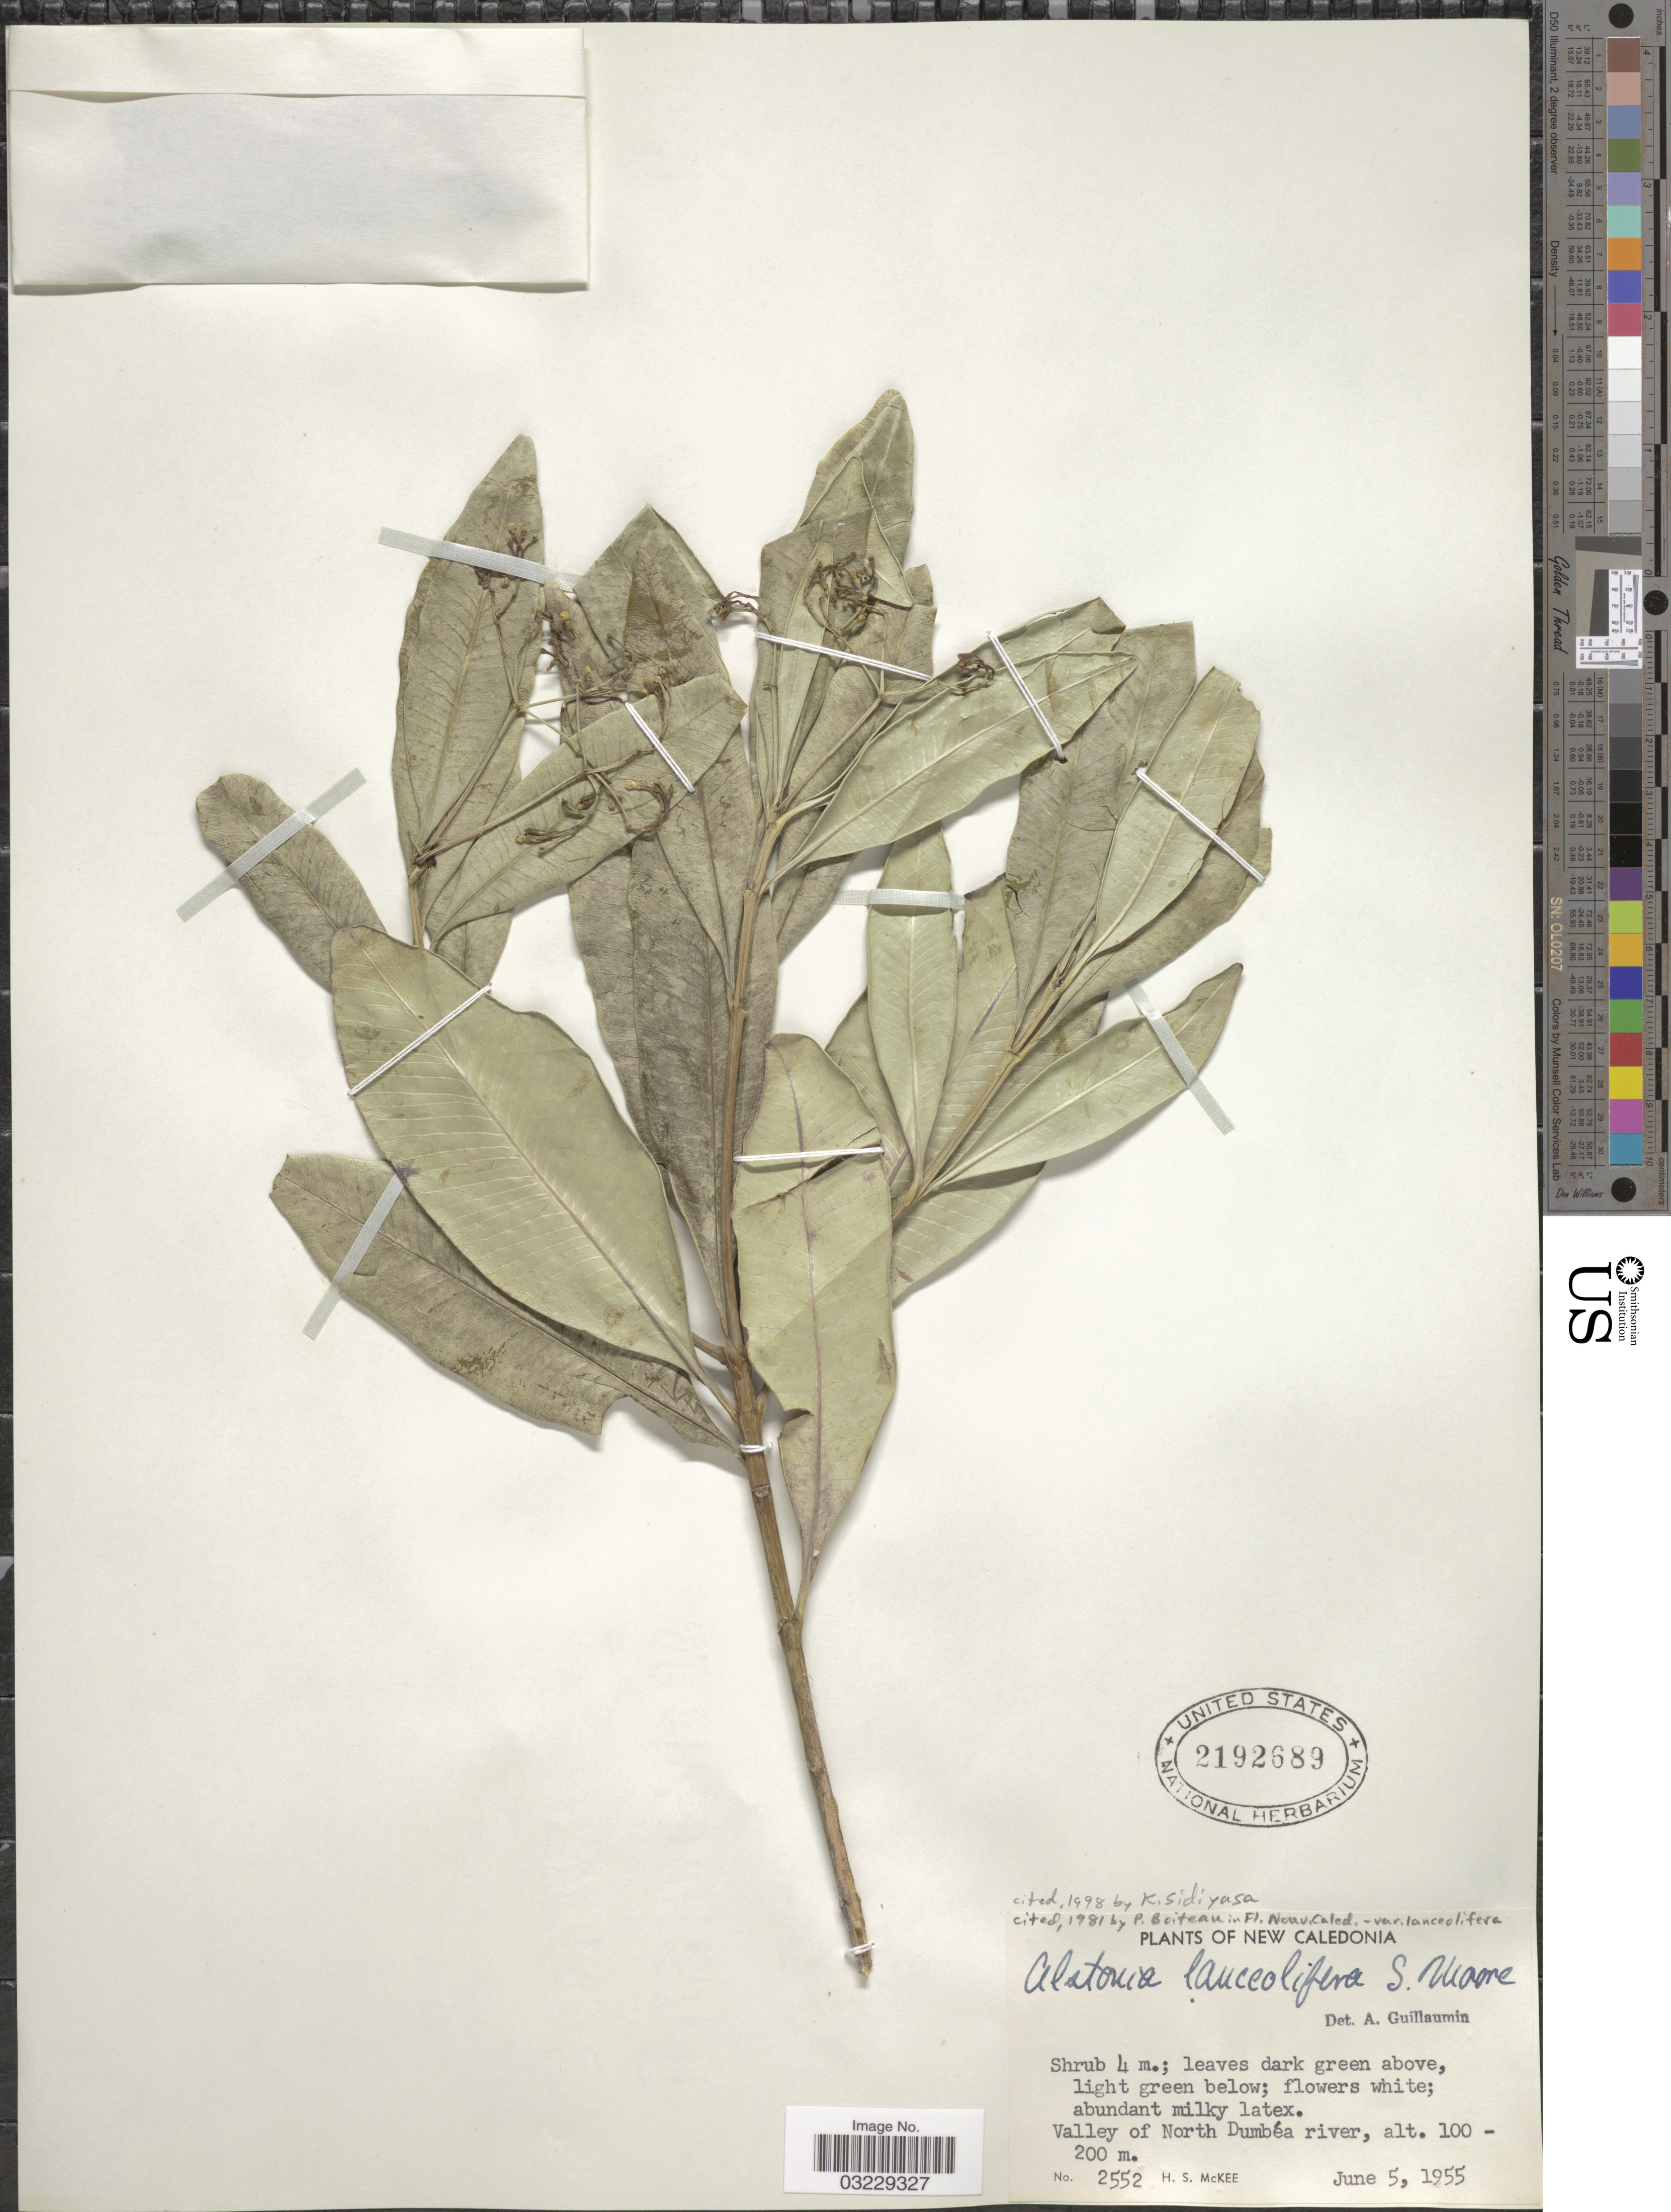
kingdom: Plantae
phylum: Tracheophyta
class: Magnoliopsida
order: Gentianales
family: Apocynaceae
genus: Alstonia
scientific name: Alstonia lanceolifera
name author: S. Moore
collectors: H. S. McKee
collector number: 2552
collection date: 1955-06-05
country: New Caledonia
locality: Valley of North Dumbéa river.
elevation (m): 100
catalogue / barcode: US 2192689